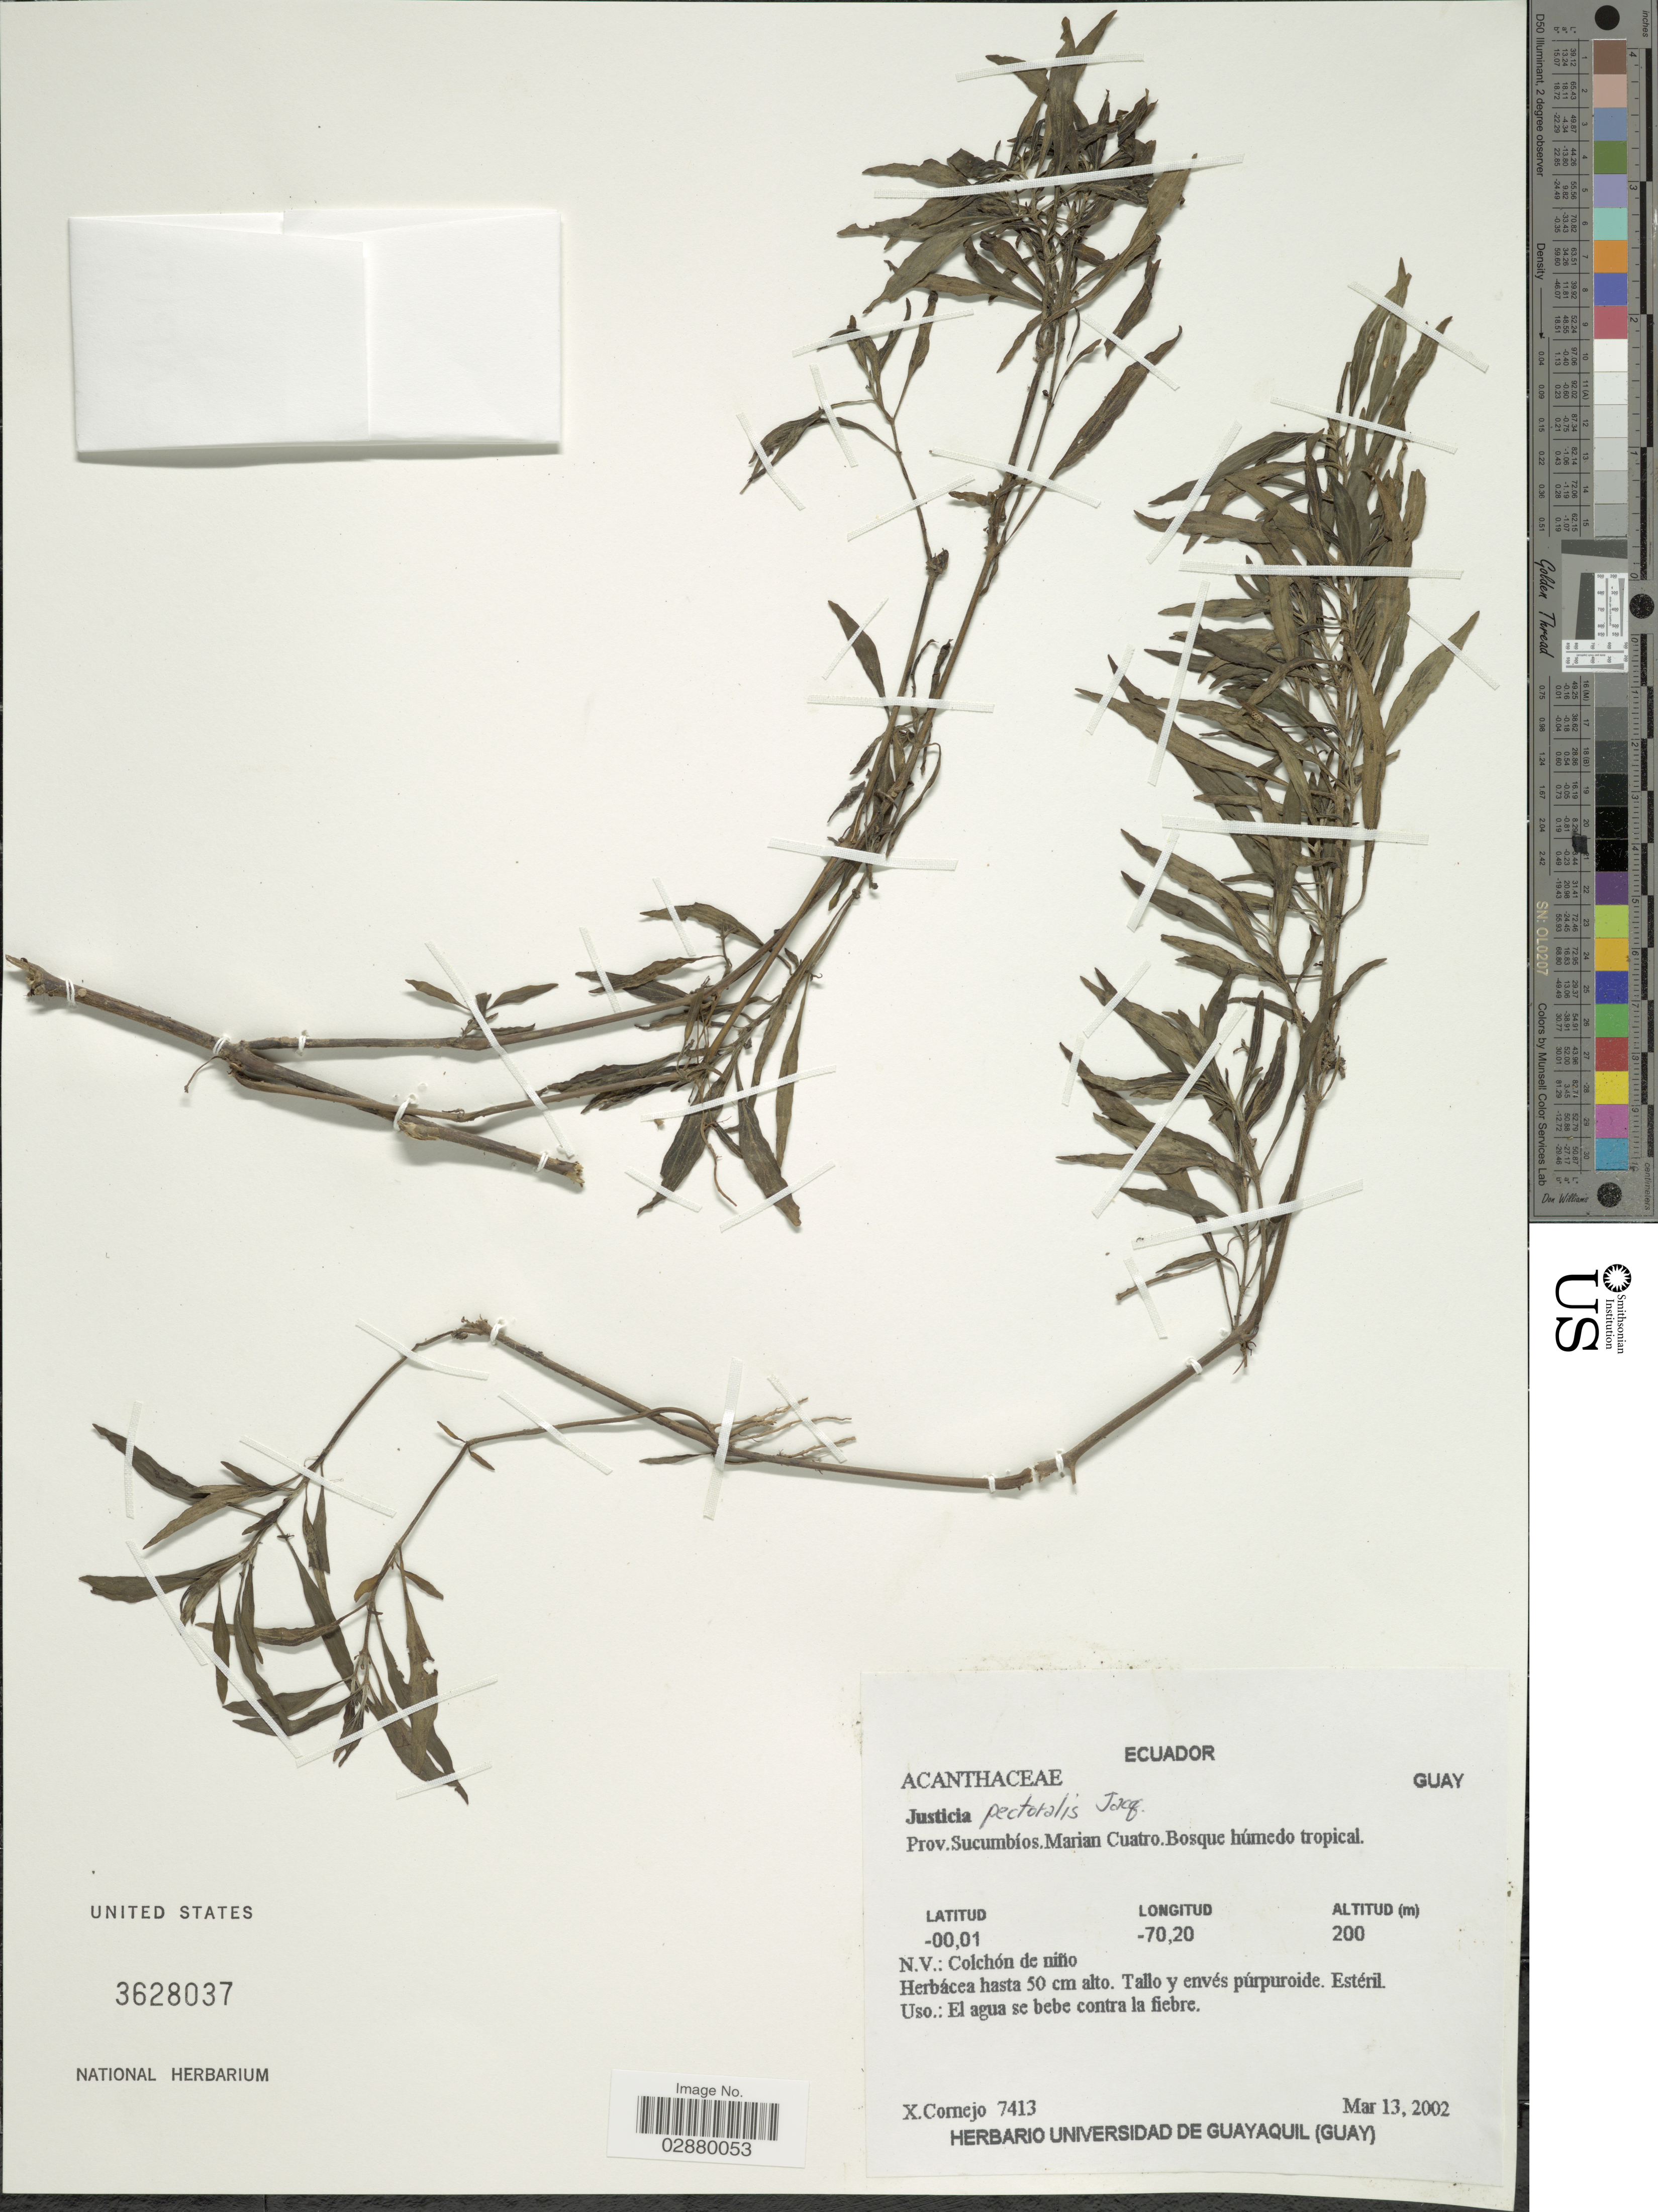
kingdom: Plantae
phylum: Tracheophyta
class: Magnoliopsida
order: Lamiales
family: Acanthaceae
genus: Justicia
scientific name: Justicia pectoralis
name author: Jacq.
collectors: X. F. Cornejo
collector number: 7413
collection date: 2002-03-13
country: Ecuador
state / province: Sucumbíos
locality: Marian Cuatro.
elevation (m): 200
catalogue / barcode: US 3628037